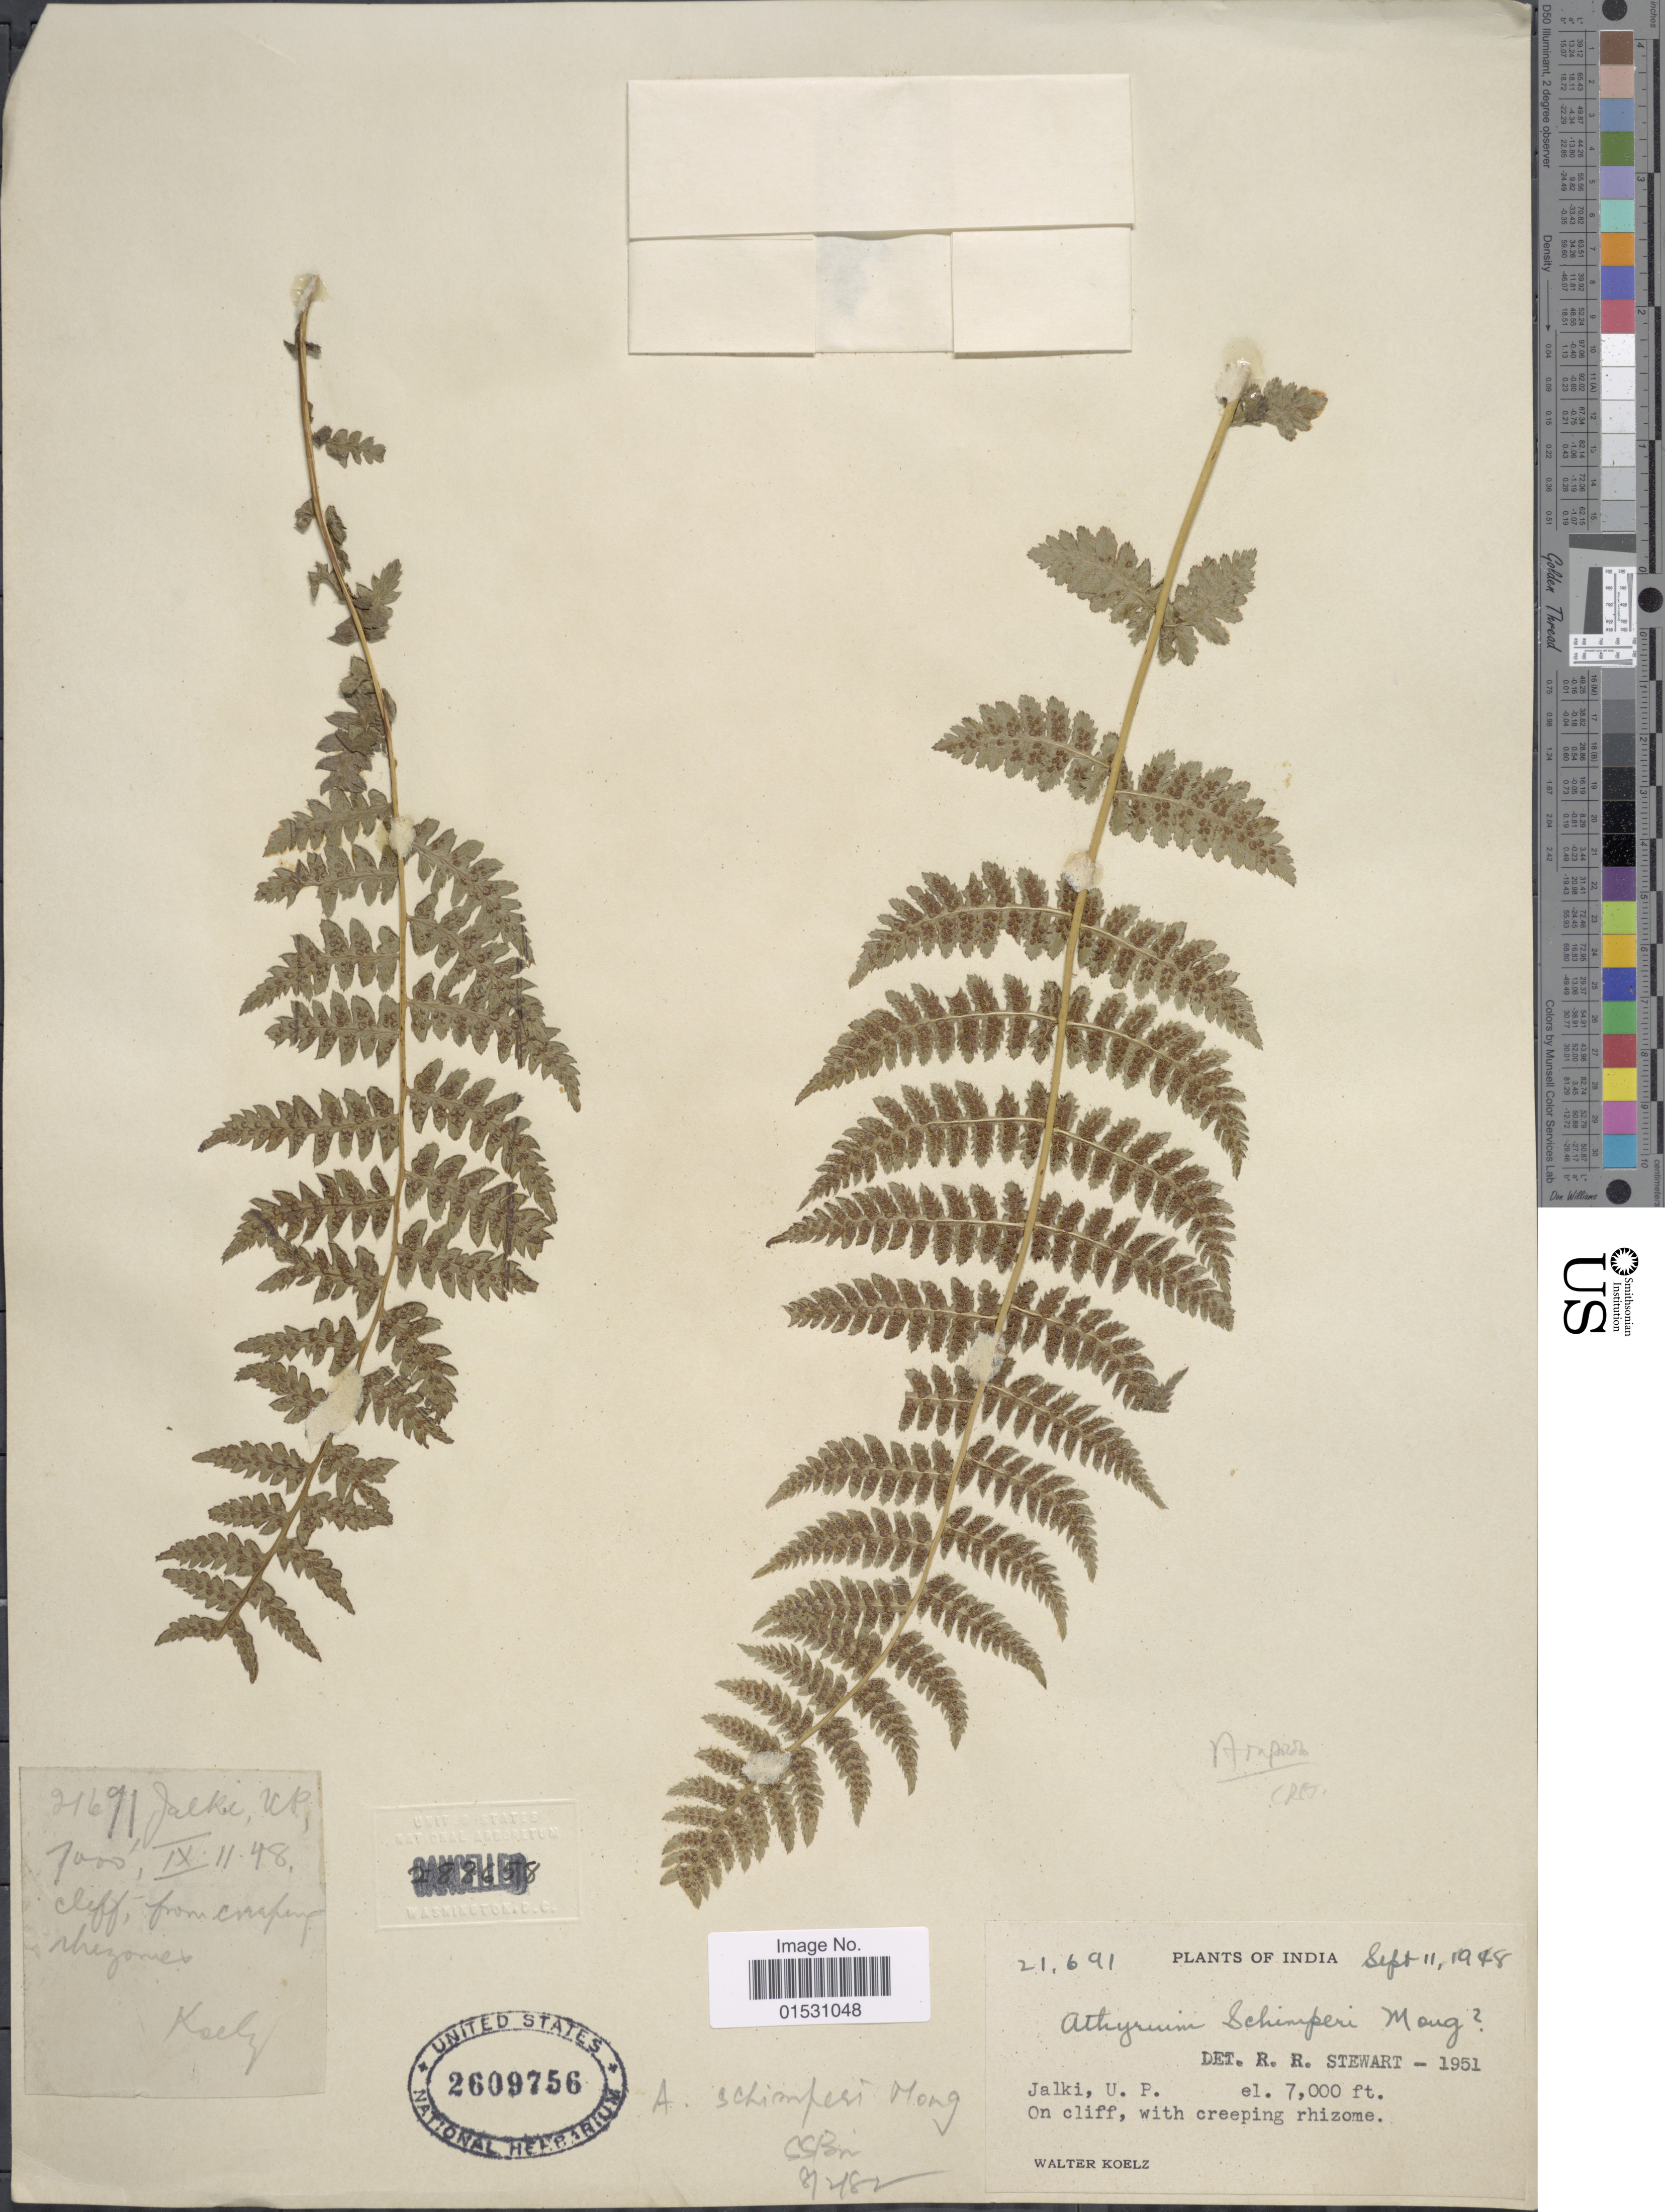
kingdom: Plantae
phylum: Tracheophyta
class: Polypodiopsida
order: Polypodiales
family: Athyriaceae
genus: Athyrium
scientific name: Athyrium schimperi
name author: Mougeot ex Fée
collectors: W. N. Koelz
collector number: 21691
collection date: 1948-09-11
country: India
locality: Jalki, U. P.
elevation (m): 2134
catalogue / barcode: US 2609756